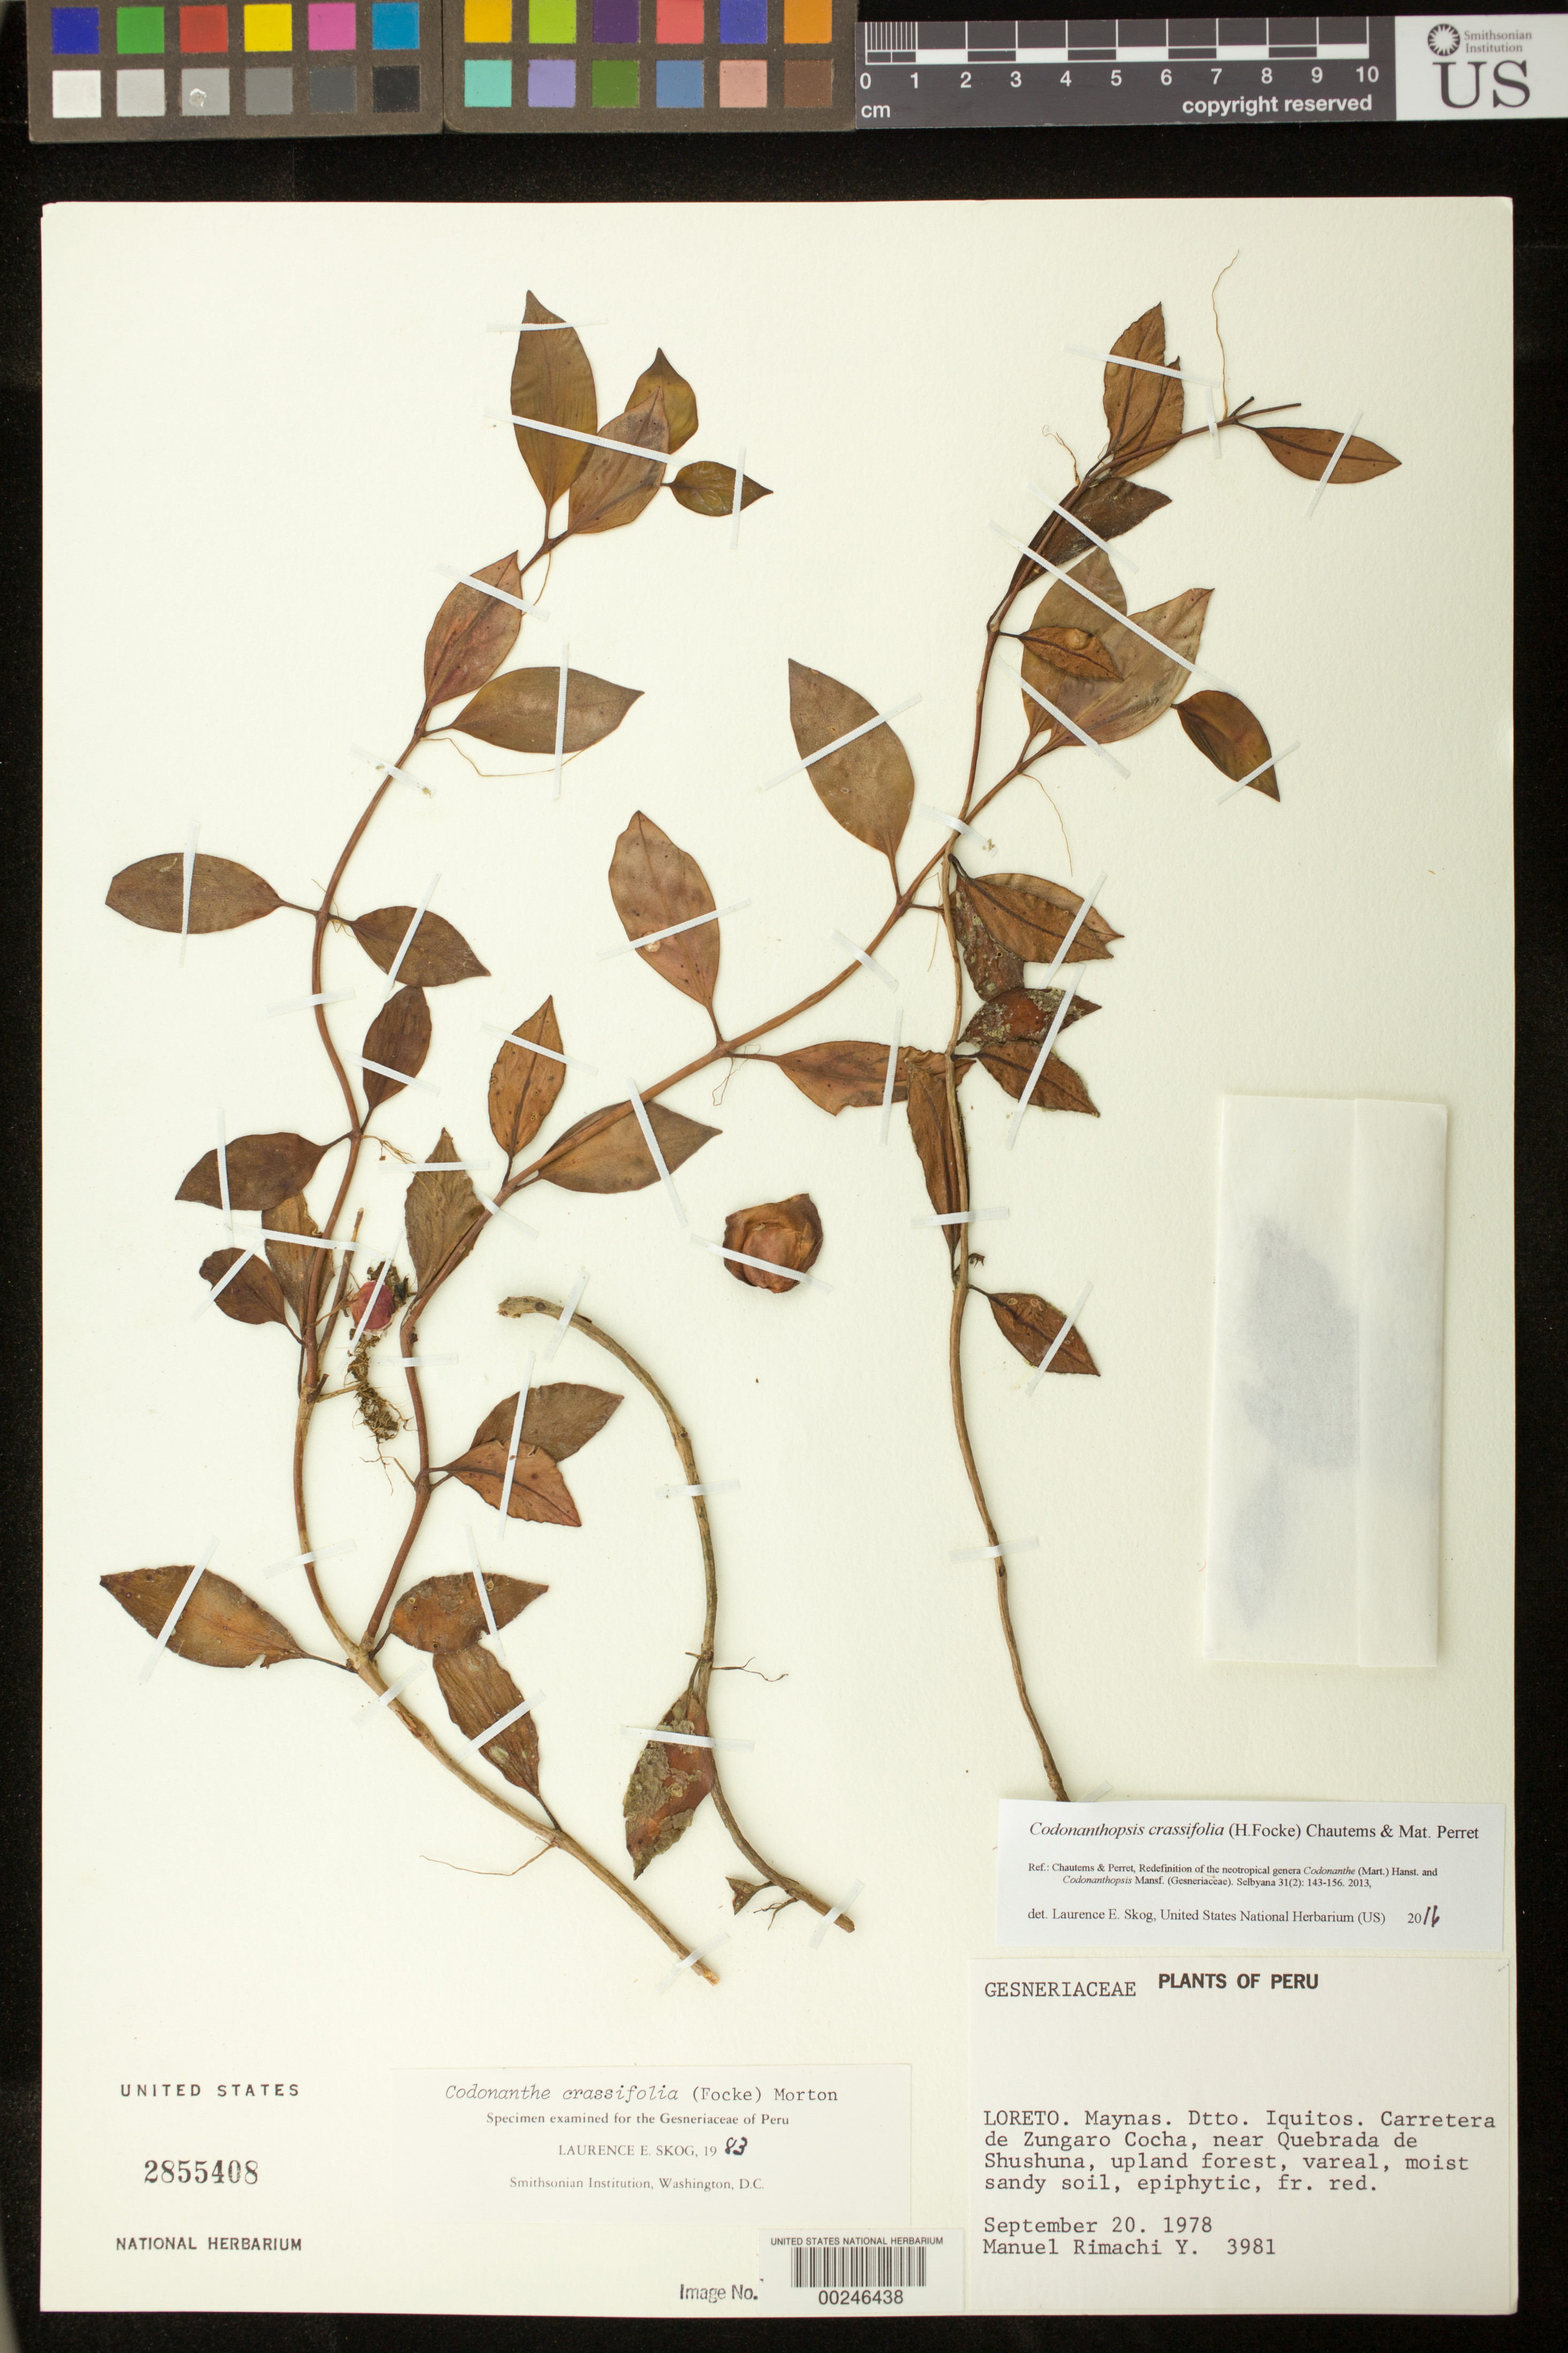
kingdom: Plantae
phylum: Tracheophyta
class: Magnoliopsida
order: Lamiales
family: Gesneriaceae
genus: Codonanthopsis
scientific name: Codonanthopsis crassifolia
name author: (H. Focke) Chautems & Mat.Perret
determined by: Skog, Laurence E.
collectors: M. Rimachi Y.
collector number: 3981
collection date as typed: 20 Sep 1978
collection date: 1978-09-20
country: Peru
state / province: Loreto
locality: Prov. Maynas, Dtto. Iquitos; highway from Zungaro Cocha, near Quebrada de Shushuna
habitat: Upland forest, vareal, moist sandy soil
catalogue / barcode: US 2855408